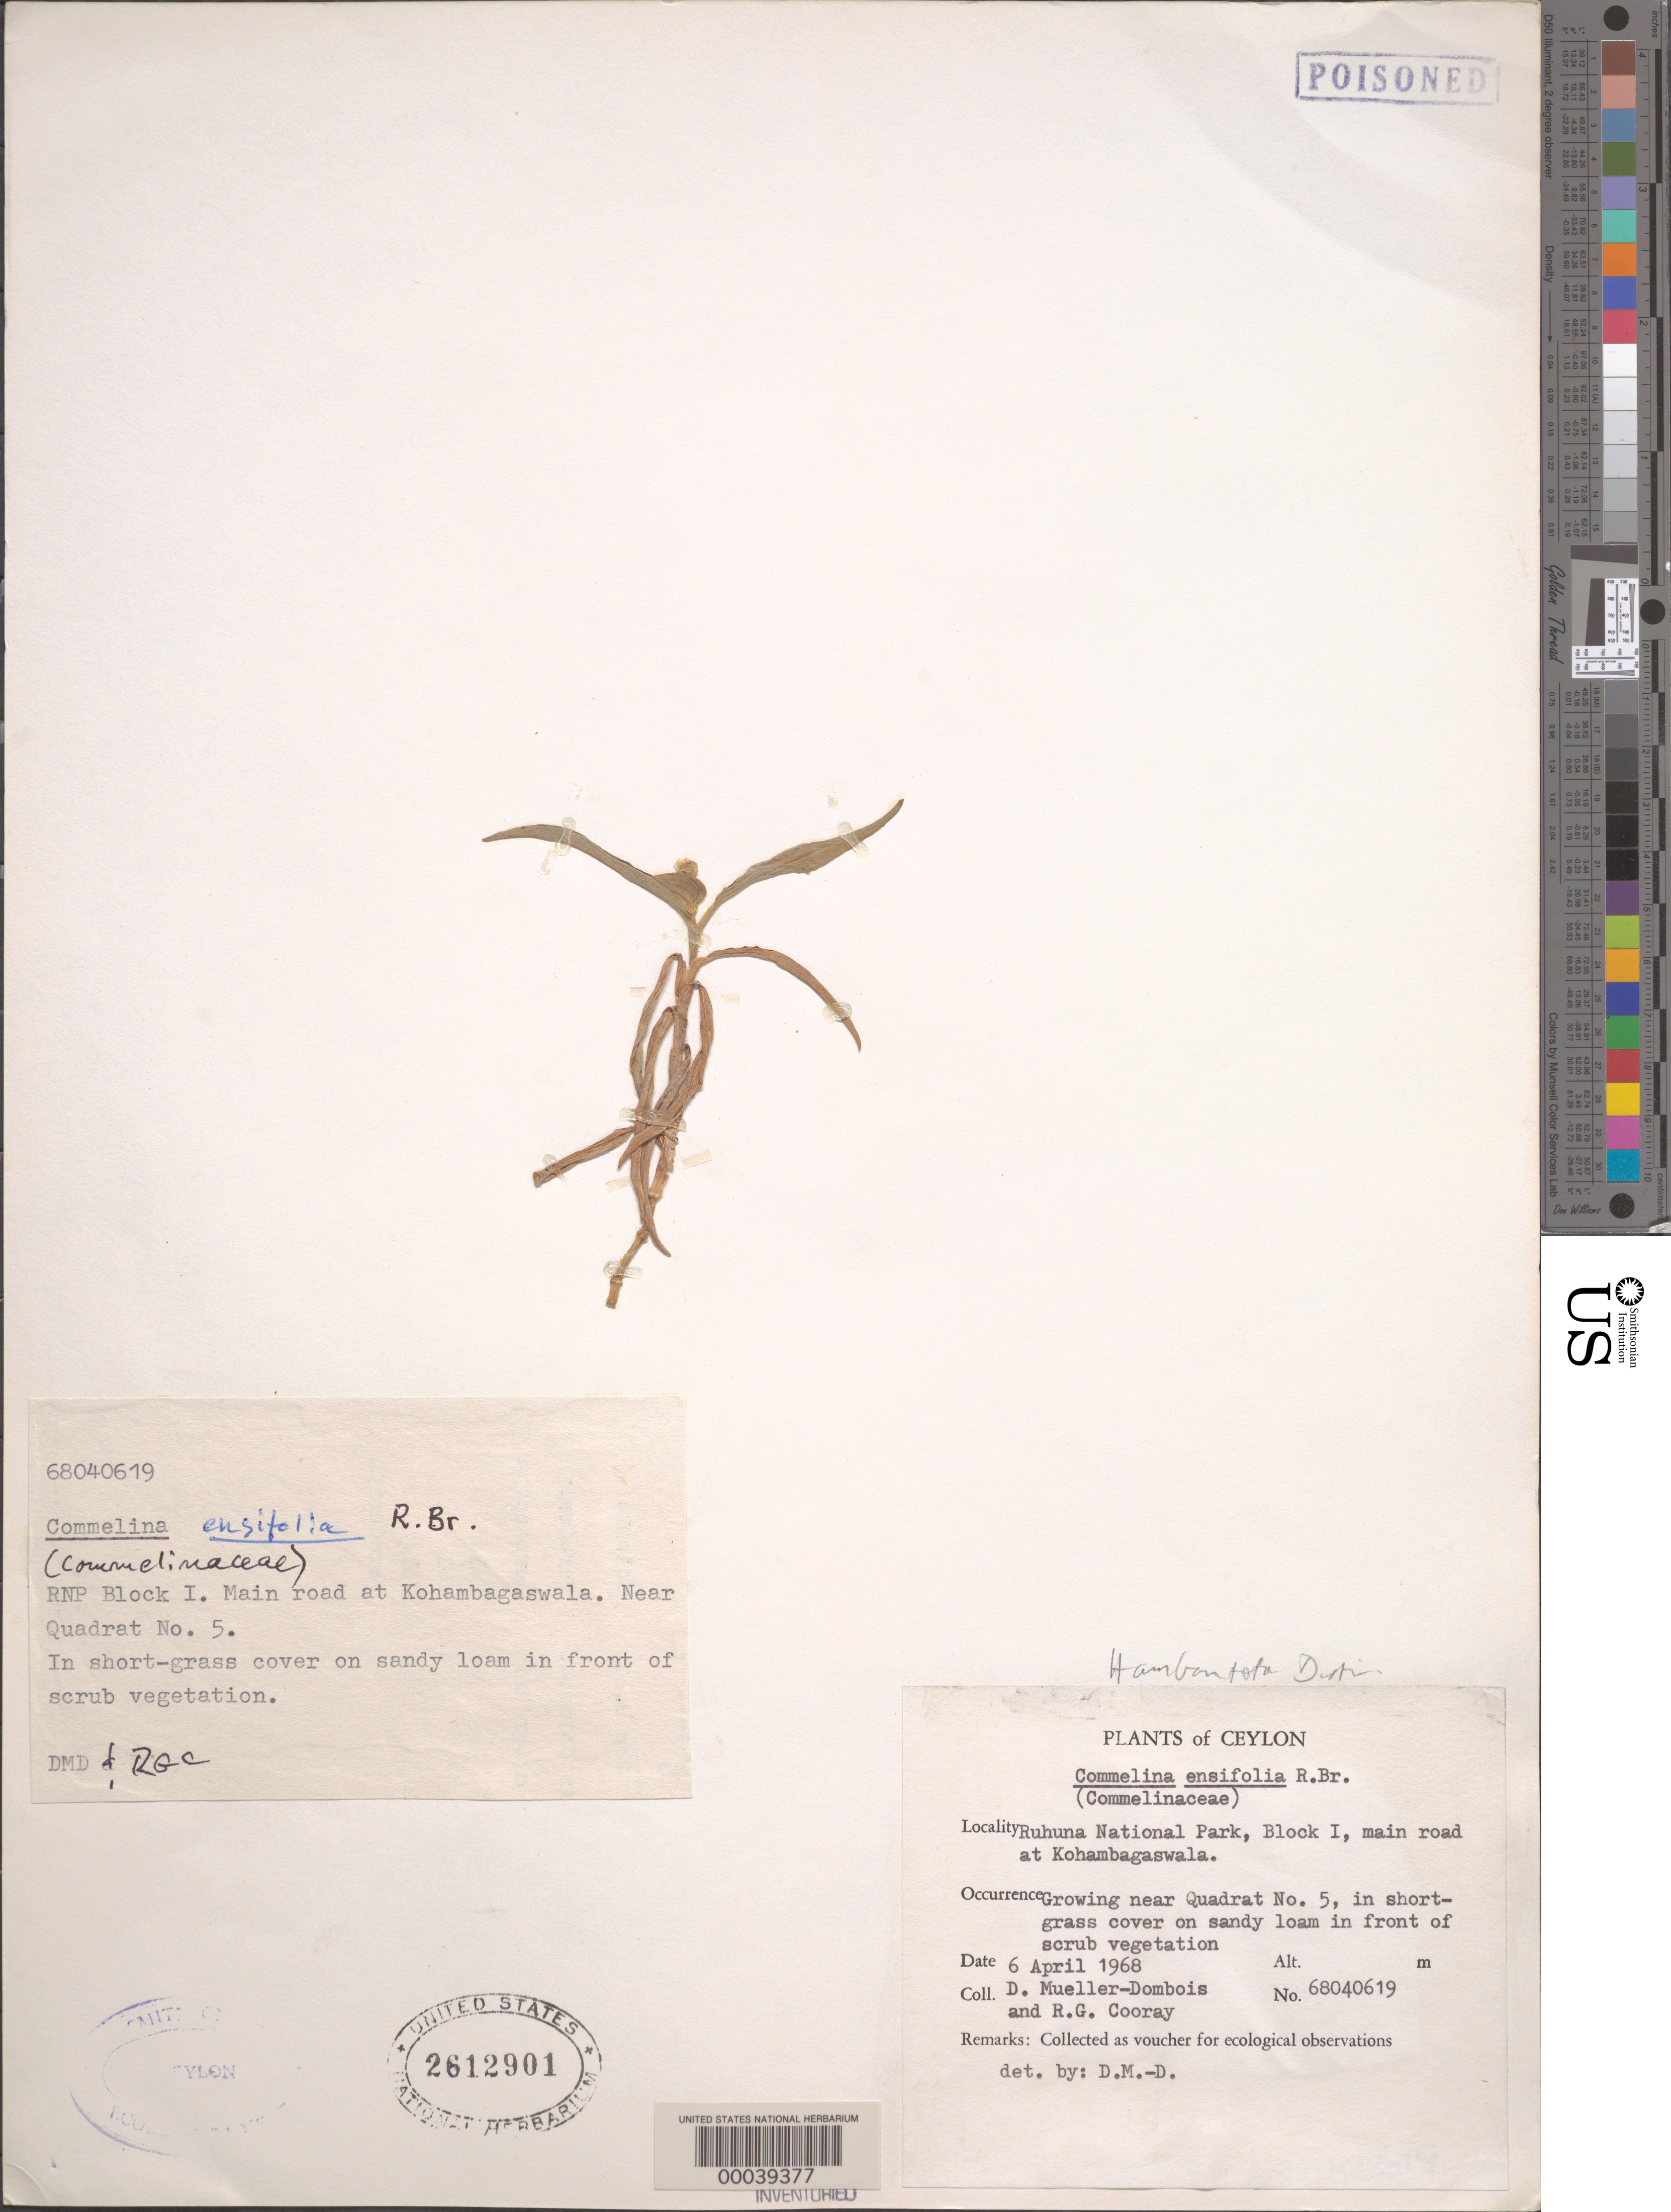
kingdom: Plantae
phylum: Tracheophyta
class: Liliopsida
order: Commelinales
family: Commelinaceae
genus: Commelina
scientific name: Commelina ensifolia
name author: R. Br.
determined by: Mueller-Dombois, D.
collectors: D. Mueller-Dombois & R. Cooray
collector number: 68040619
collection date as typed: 06 Apr 1968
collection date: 1968-04-06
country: Sri Lanka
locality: Ruhuna national park, kohambagaswala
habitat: Sandy loam, roadside scrub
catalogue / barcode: US 2612901